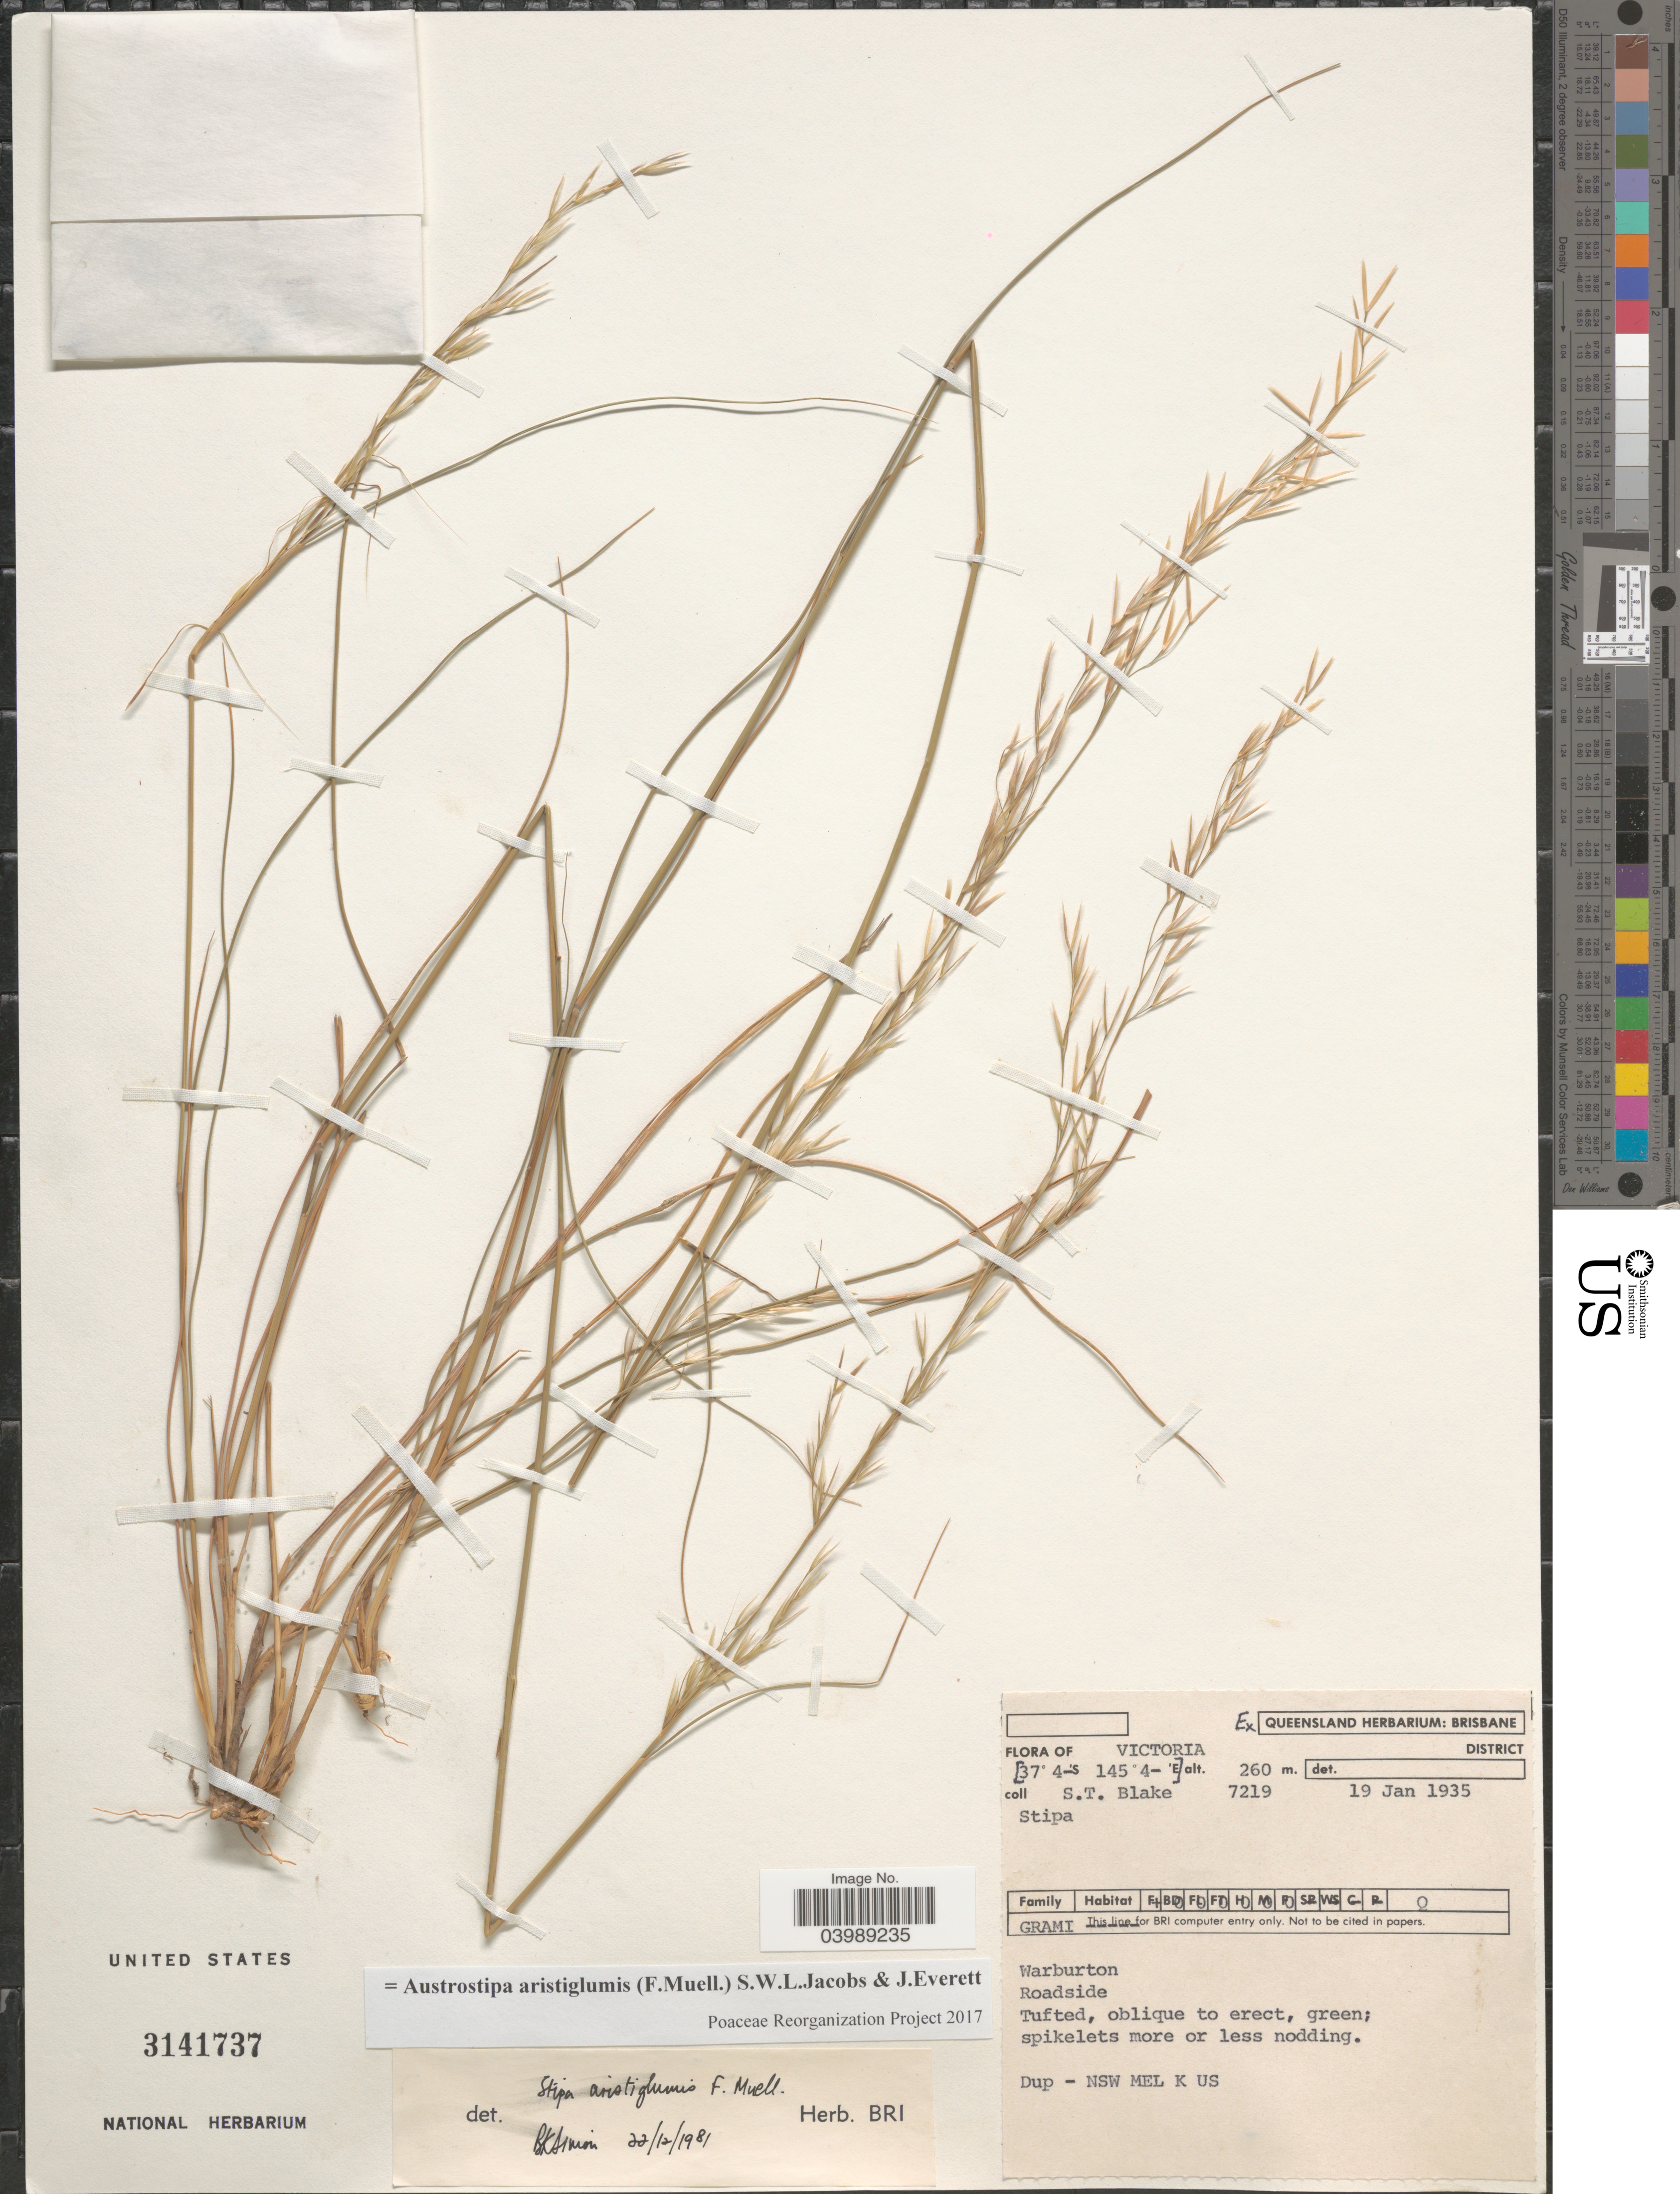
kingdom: Plantae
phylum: Tracheophyta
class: Liliopsida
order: Poales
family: Poaceae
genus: Austrostipa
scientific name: Austrostipa aristiglumis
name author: (F. Muell.) S.W.L. Jacobs & J. Everett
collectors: S. T. Blake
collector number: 7219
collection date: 1935-01-19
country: Australia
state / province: Queensland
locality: Victoria. Warburton.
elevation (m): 260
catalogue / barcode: US 3141737